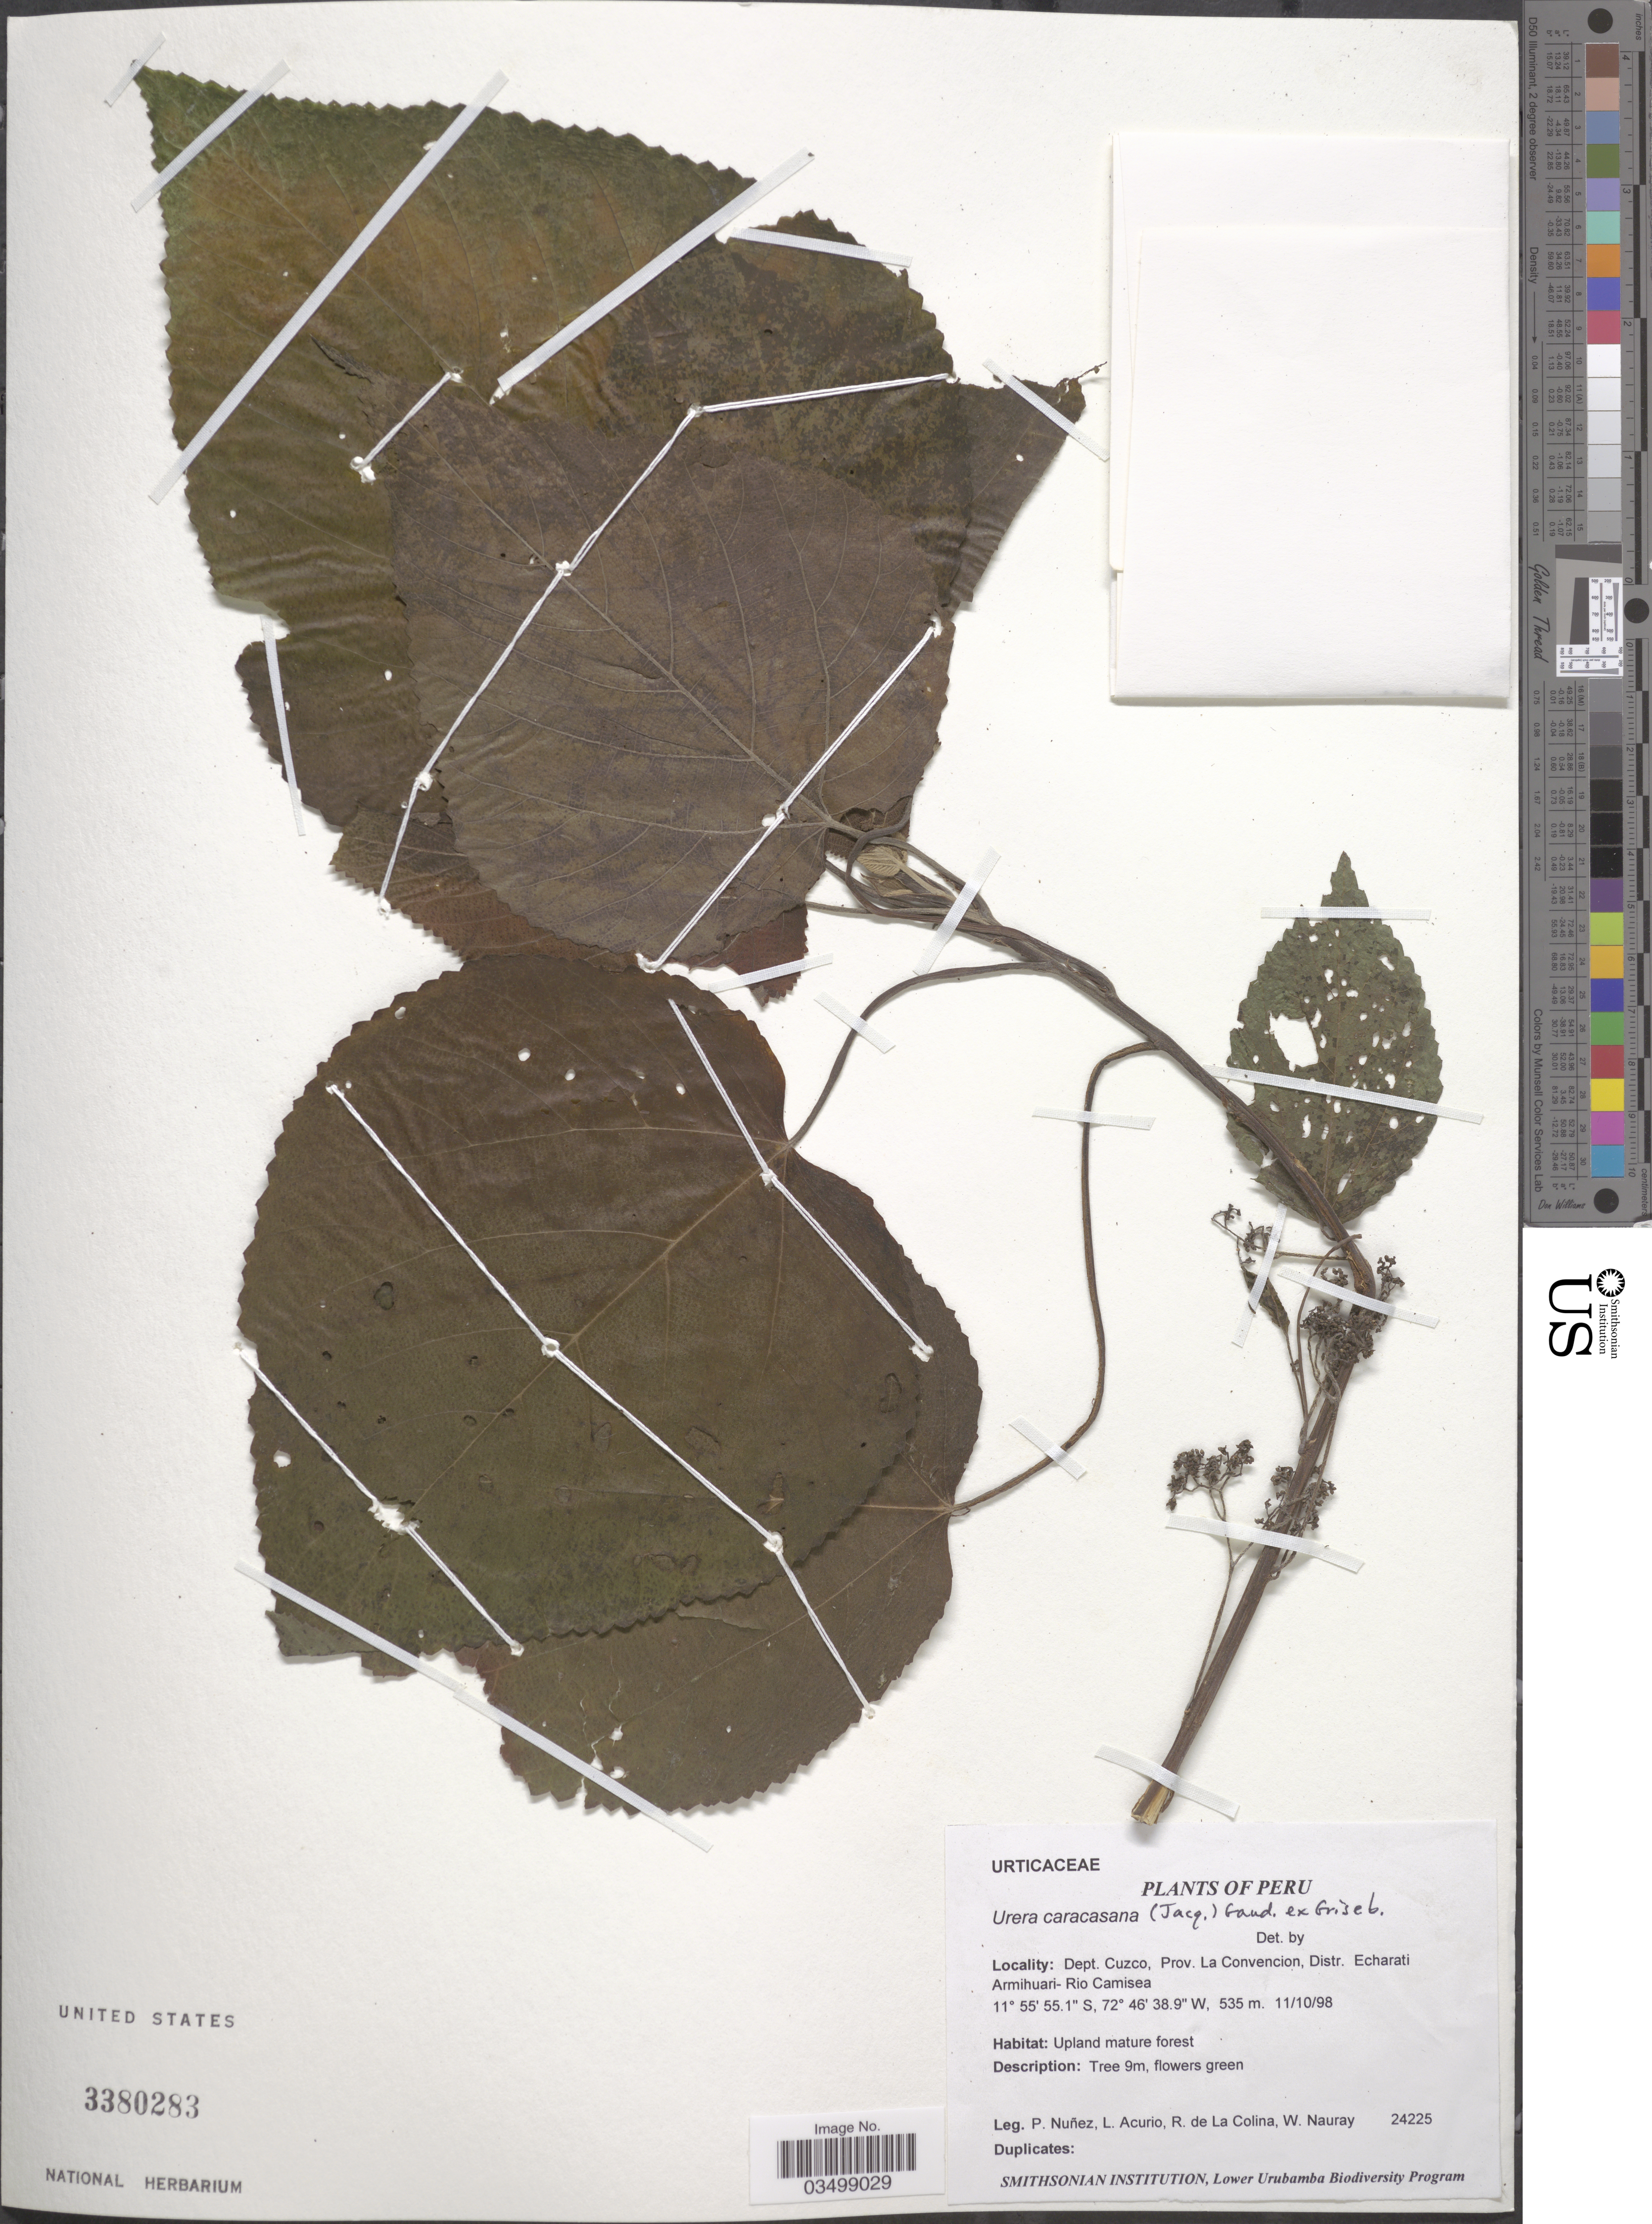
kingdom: Plantae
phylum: Tracheophyta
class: Magnoliopsida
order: Rosales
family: Urticaceae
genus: Urera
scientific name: Urera caracasana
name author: (Jacq.) Gaudich. ex Griseb.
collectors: P. Nuñez V., L. Acurio, R. de La Colina & W. Nauray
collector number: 24225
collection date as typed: Transcribed d/m/y: 11/10/98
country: Peru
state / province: Cusco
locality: Dept. Cuzco, Prov. La Convencion, Distr. Echarati Armihuari-Rio Camisea.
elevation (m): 535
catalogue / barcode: US 3380283